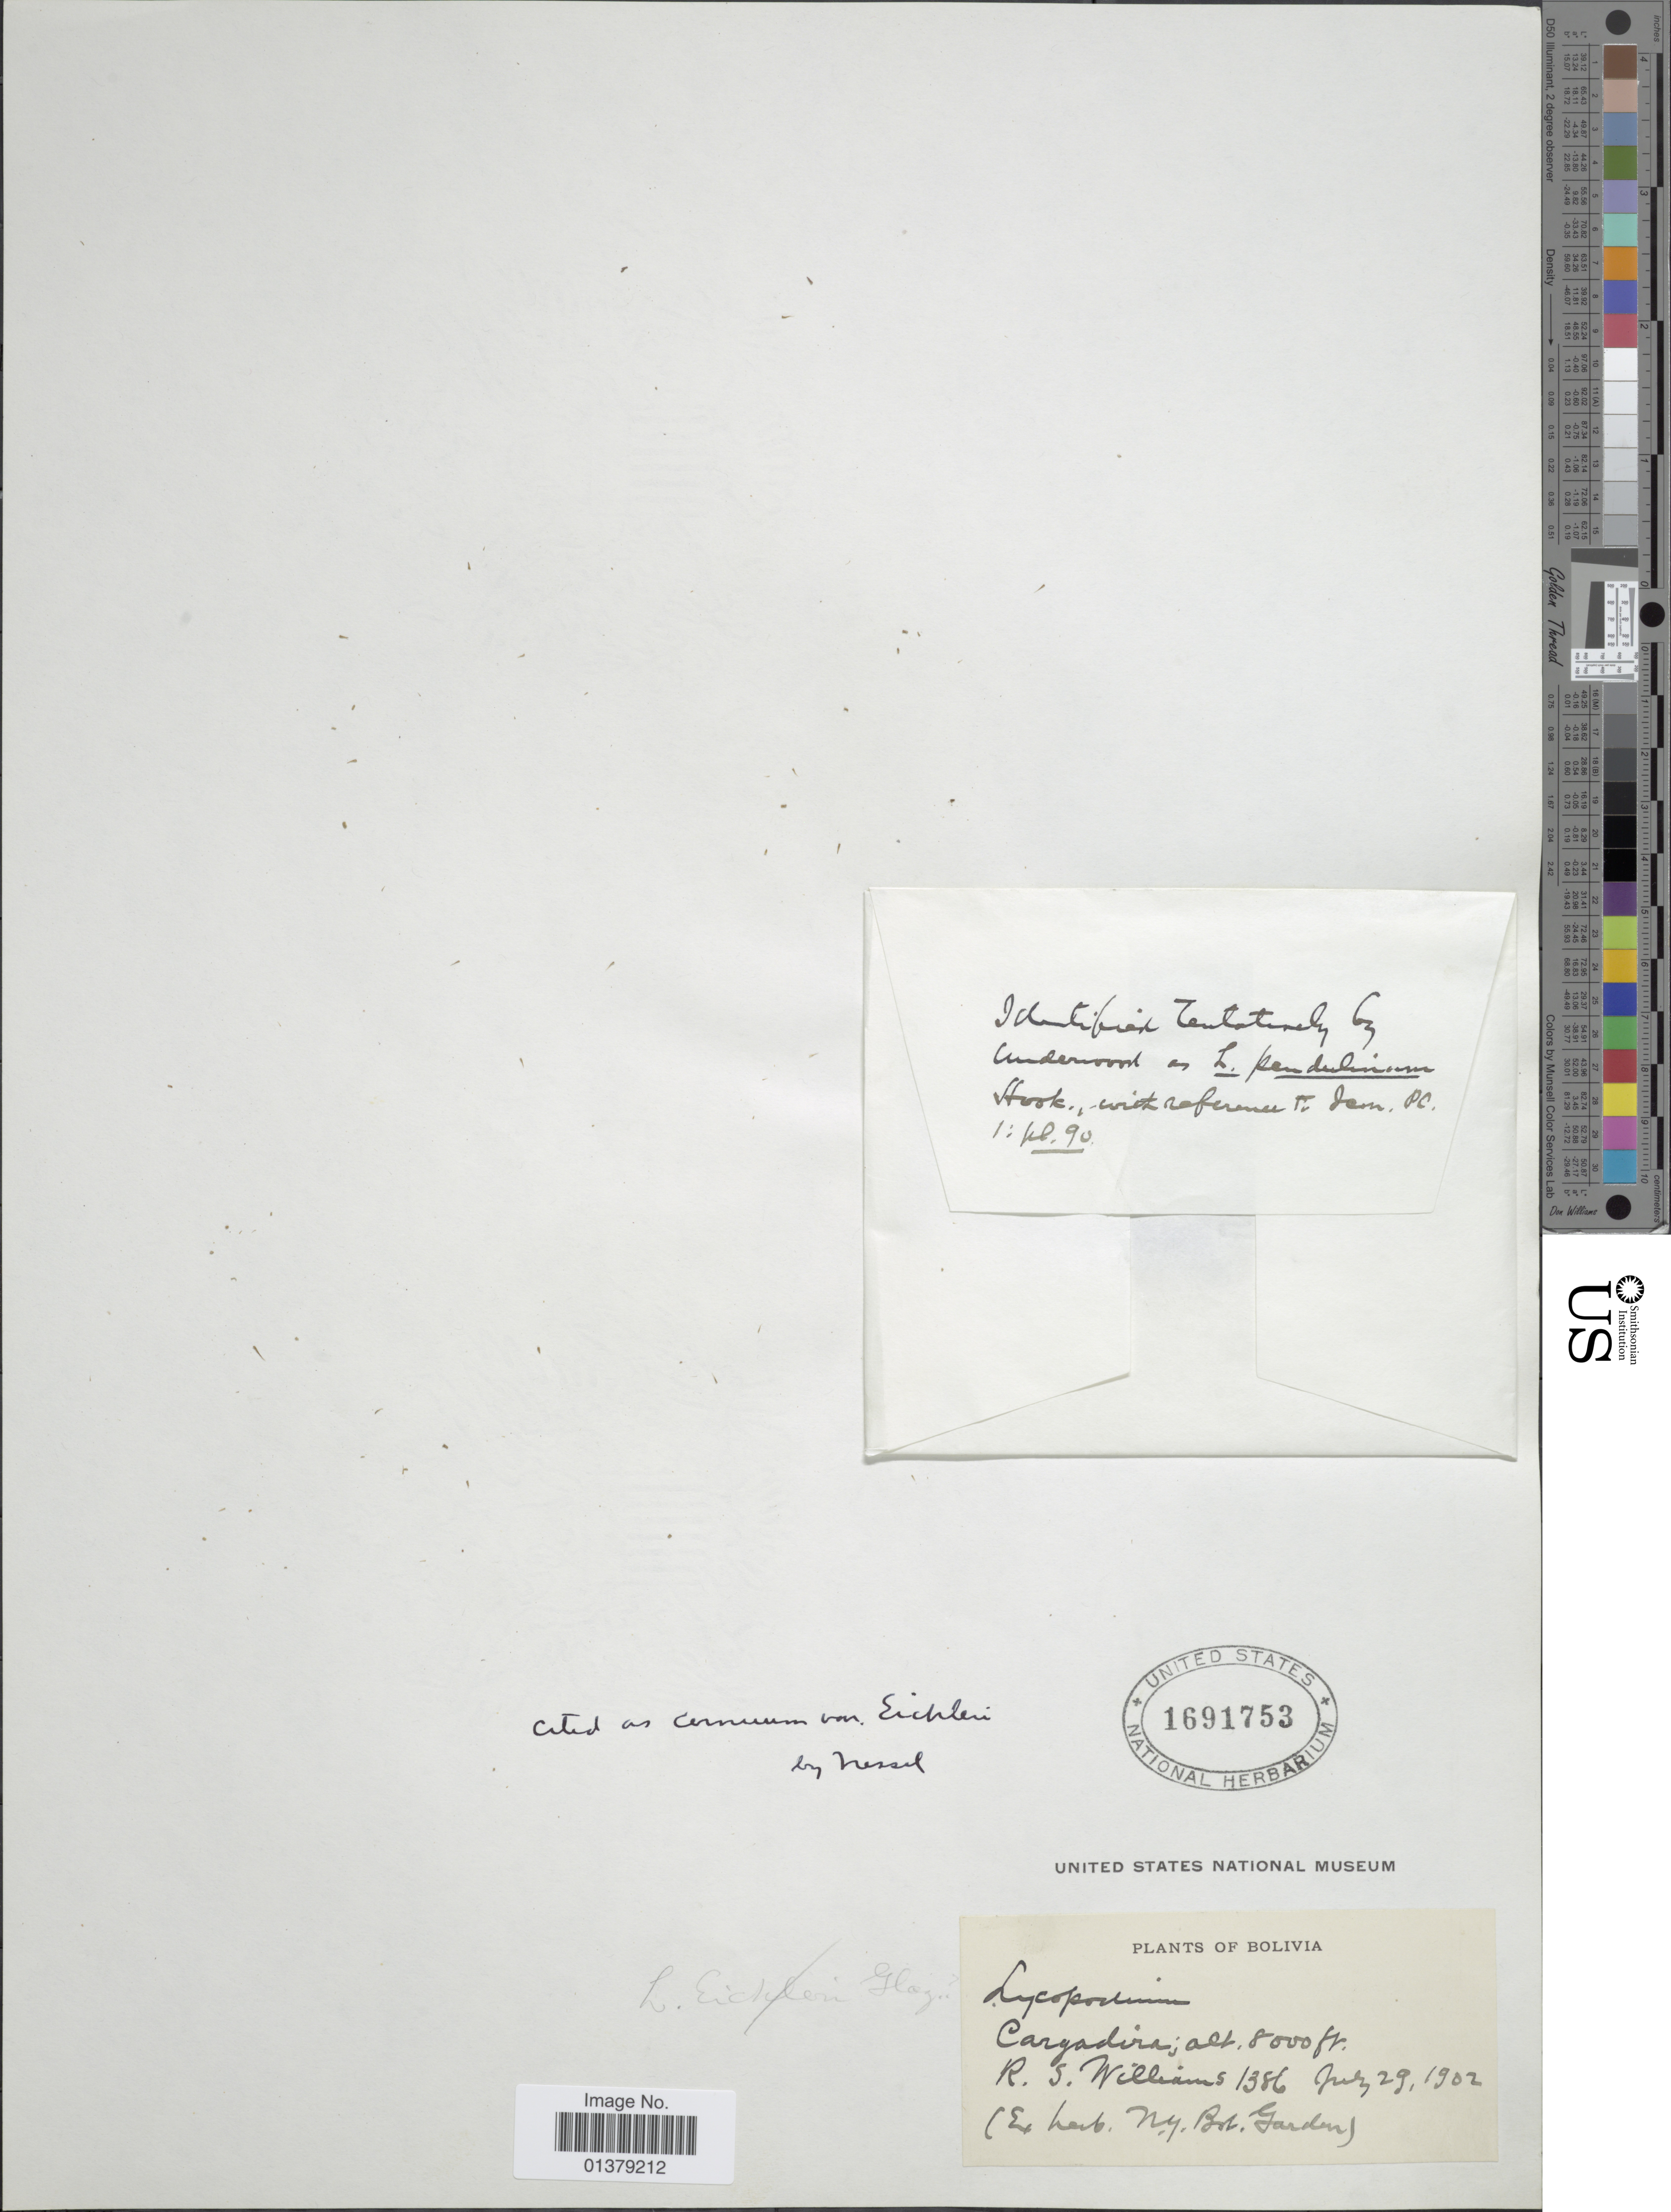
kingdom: Plantae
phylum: Tracheophyta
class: Lycopodiopsida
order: Lycopodiales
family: Lycopodiaceae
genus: Palhinhaea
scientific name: Palhinhaea pendulina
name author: (Hook.) Holub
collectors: R. S. Williams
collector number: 1386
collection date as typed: July 29, 1902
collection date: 1902-07-29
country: Bolivia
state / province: La Paz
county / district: Franz Tamayo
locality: Cargadira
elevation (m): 2438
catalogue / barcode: US 1691753